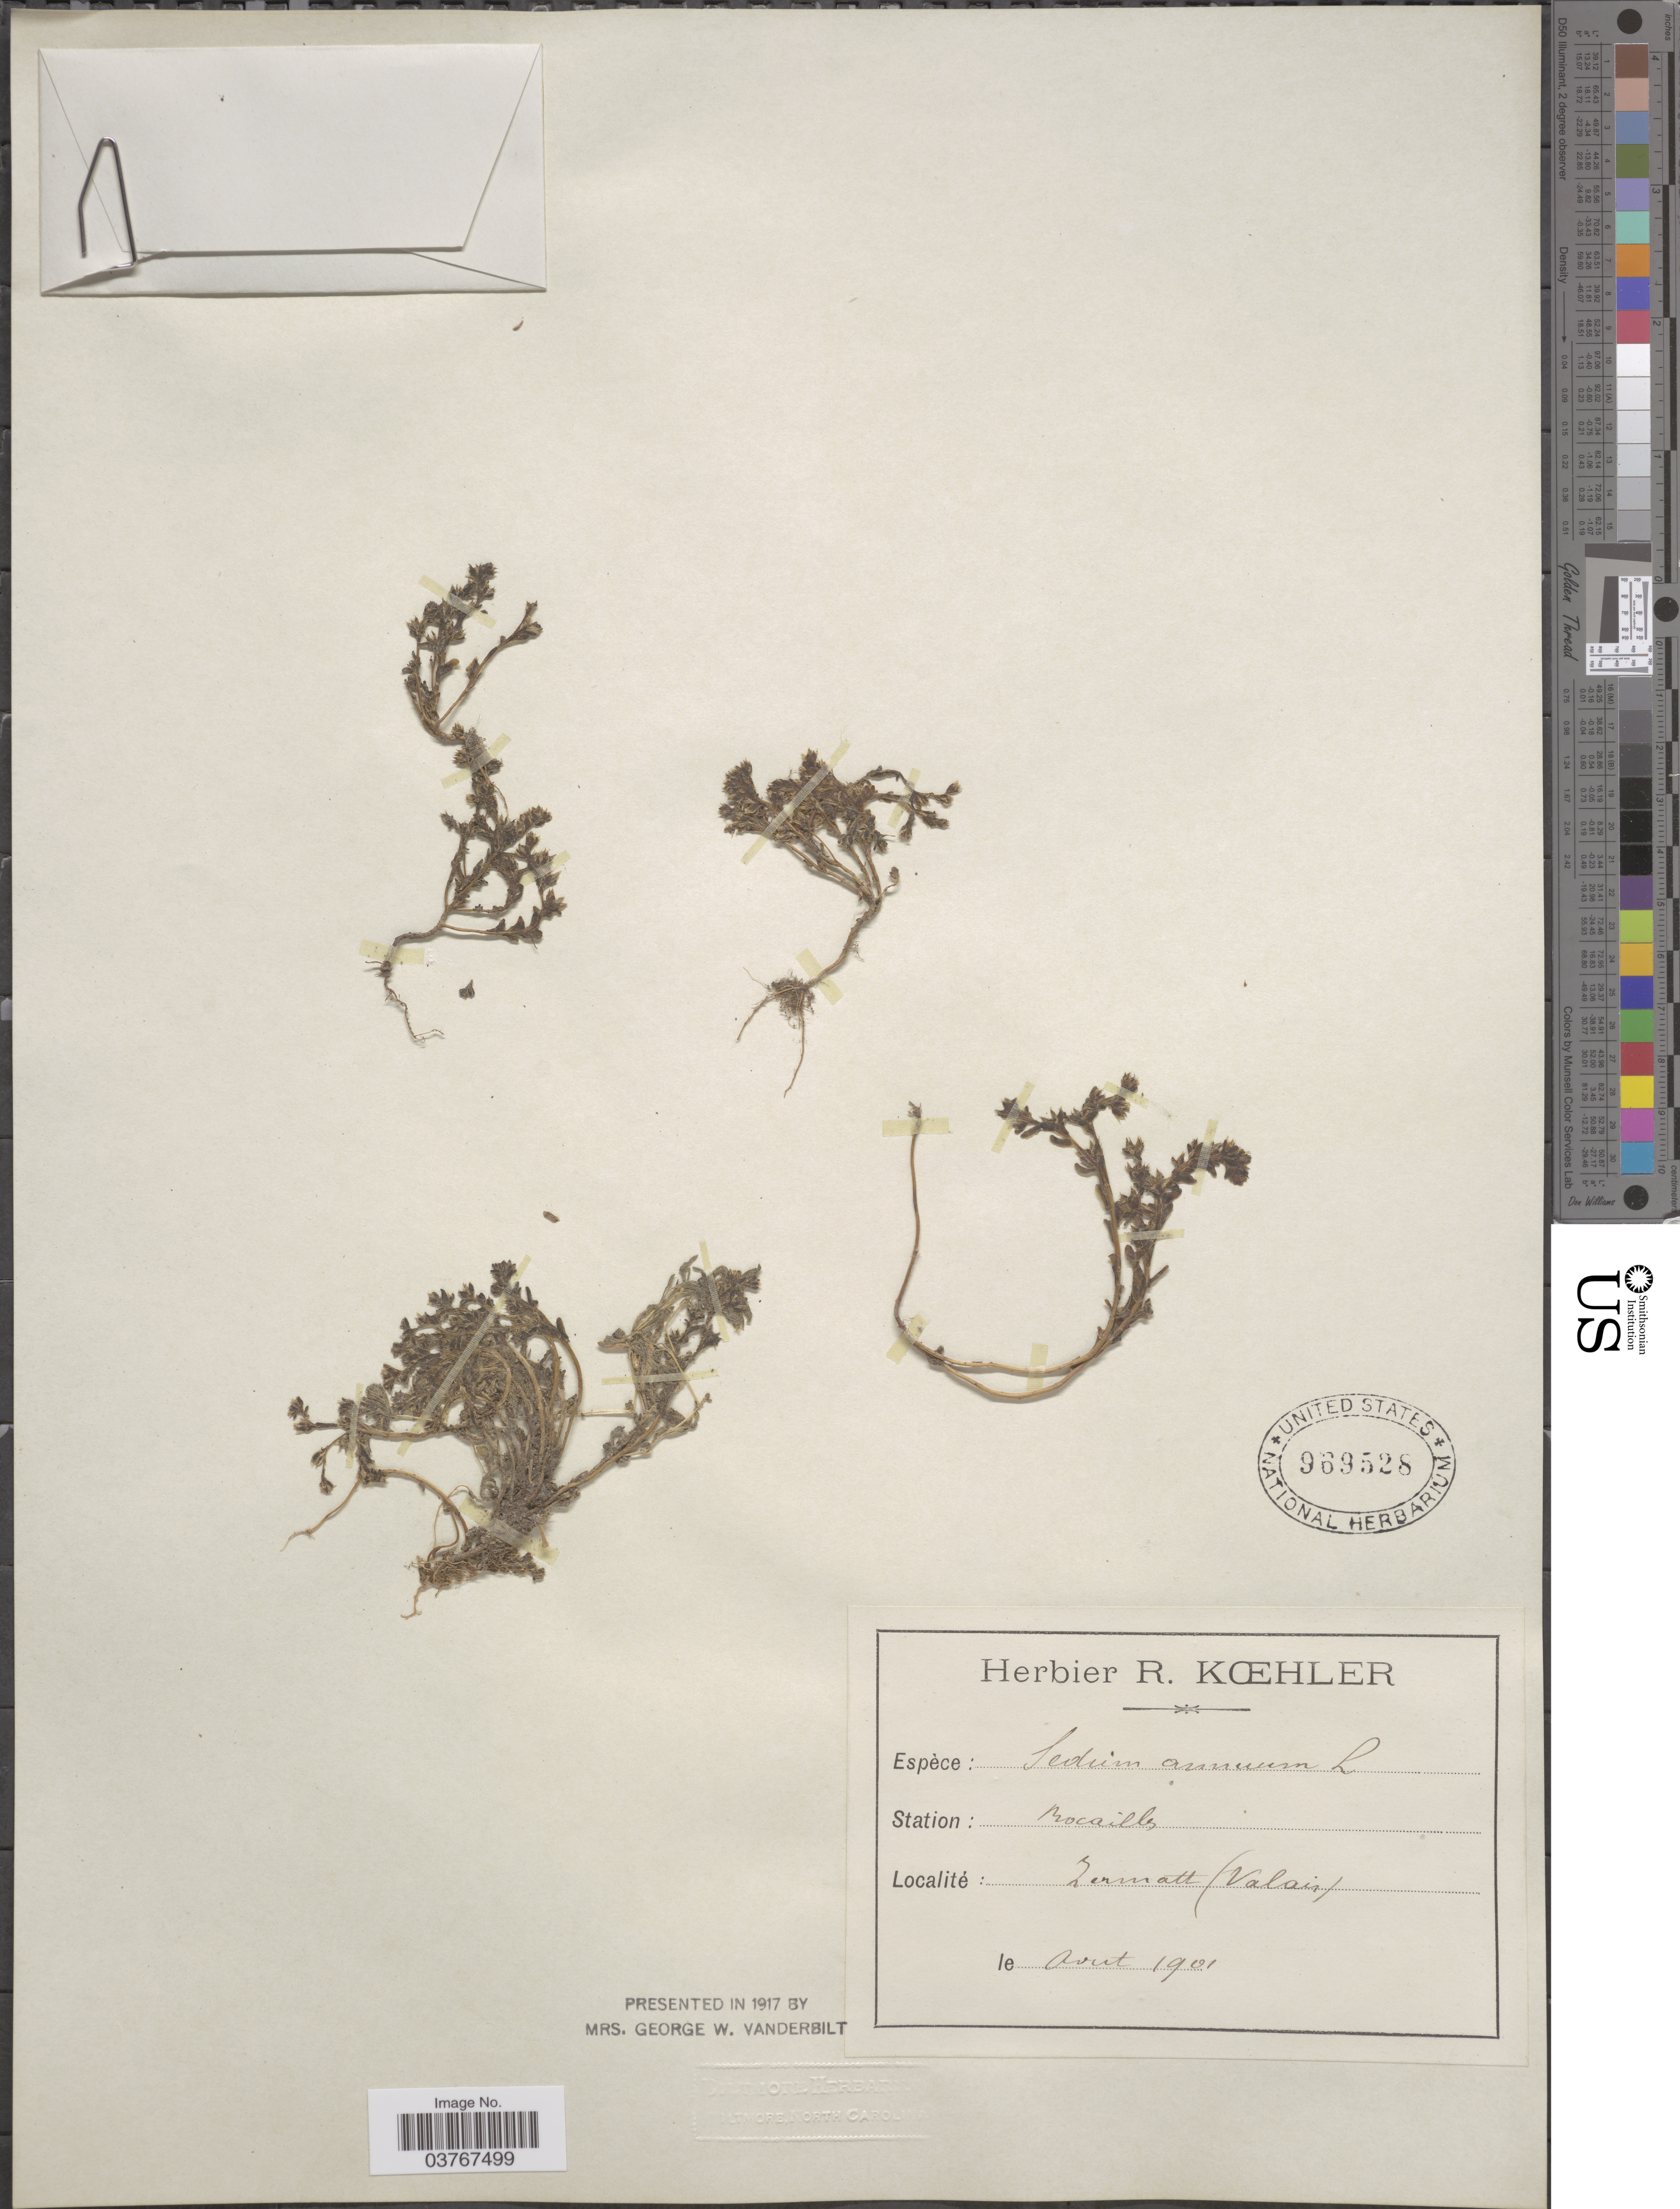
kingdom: Plantae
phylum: Tracheophyta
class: Magnoliopsida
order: Saxifragales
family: Crassulaceae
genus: Sedum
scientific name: Sedum annuum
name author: L.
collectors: Ex herb. R. Koehler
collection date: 1901-08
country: Switzerland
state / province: Valais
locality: Station: Rocailles. Zermatt.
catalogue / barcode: US 969528